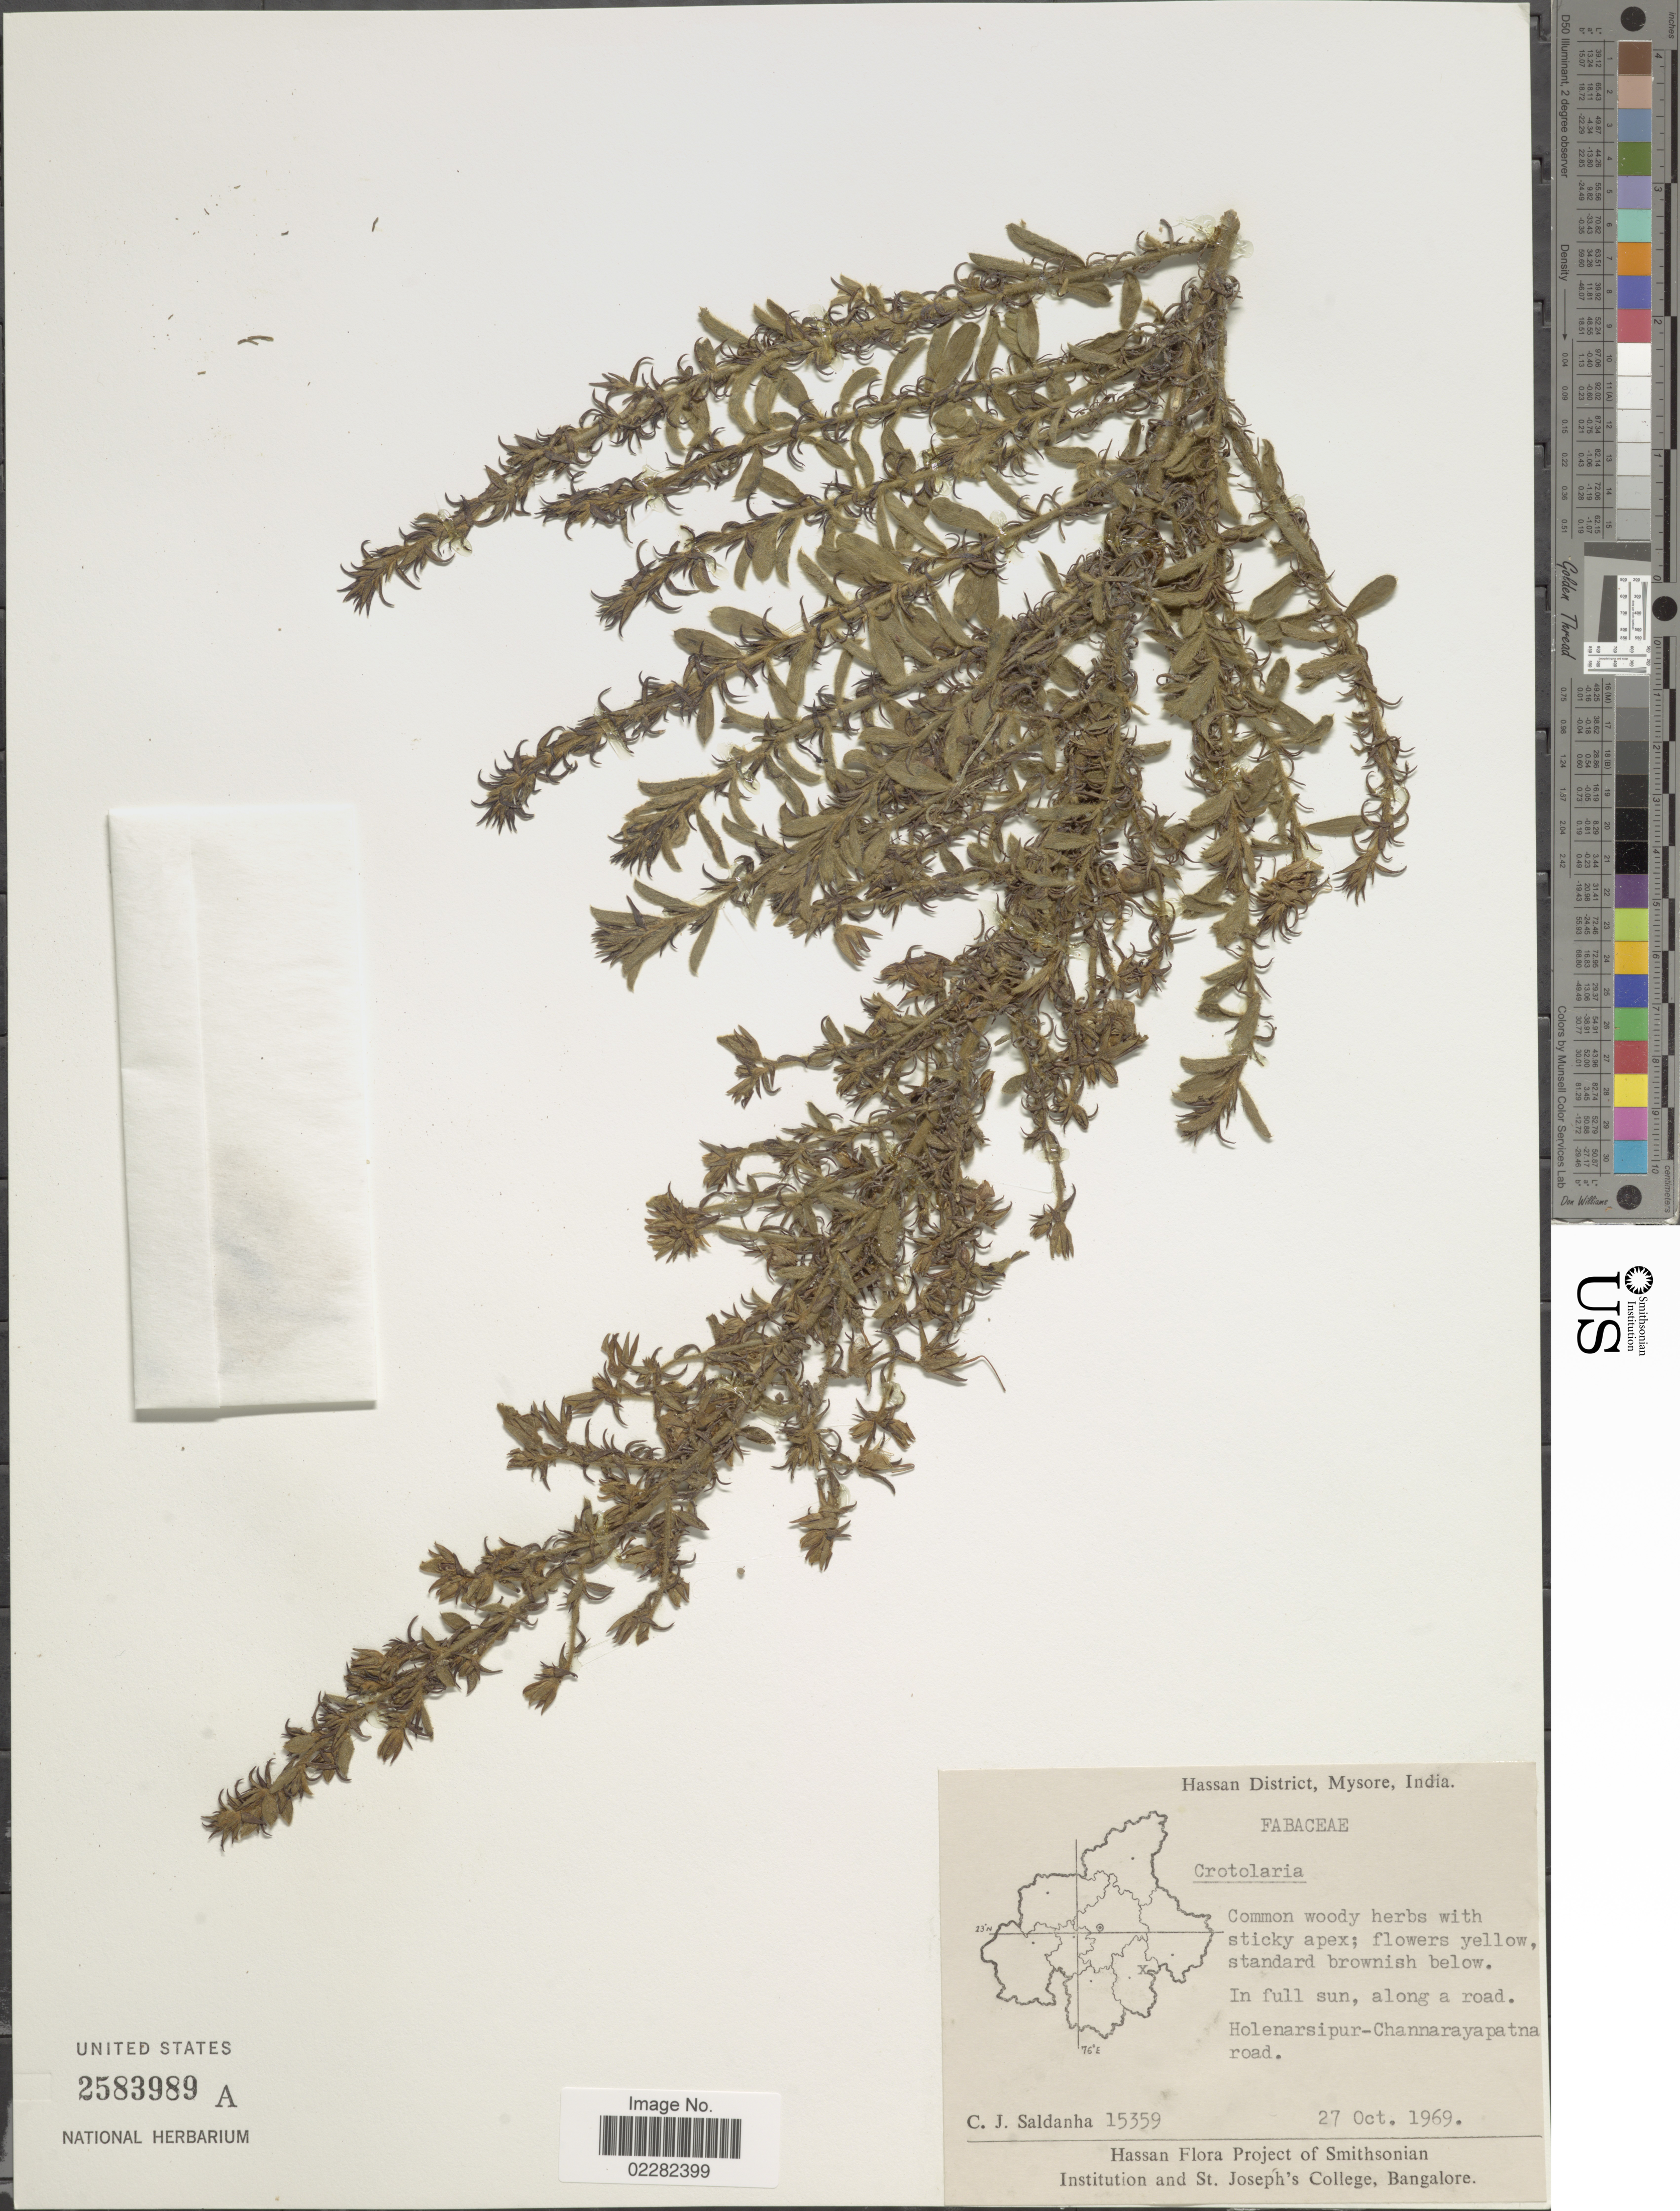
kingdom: Plantae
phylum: Tracheophyta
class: Magnoliopsida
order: Fabales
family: Fabaceae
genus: Crotalaria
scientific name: Crotalaria sp.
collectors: C. J. Saldanha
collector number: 15359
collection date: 1969-10-27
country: India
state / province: Karnataka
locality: Hassan District, Mysore, Holenarsipur-Channarayapatna road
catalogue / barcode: US 2583989A